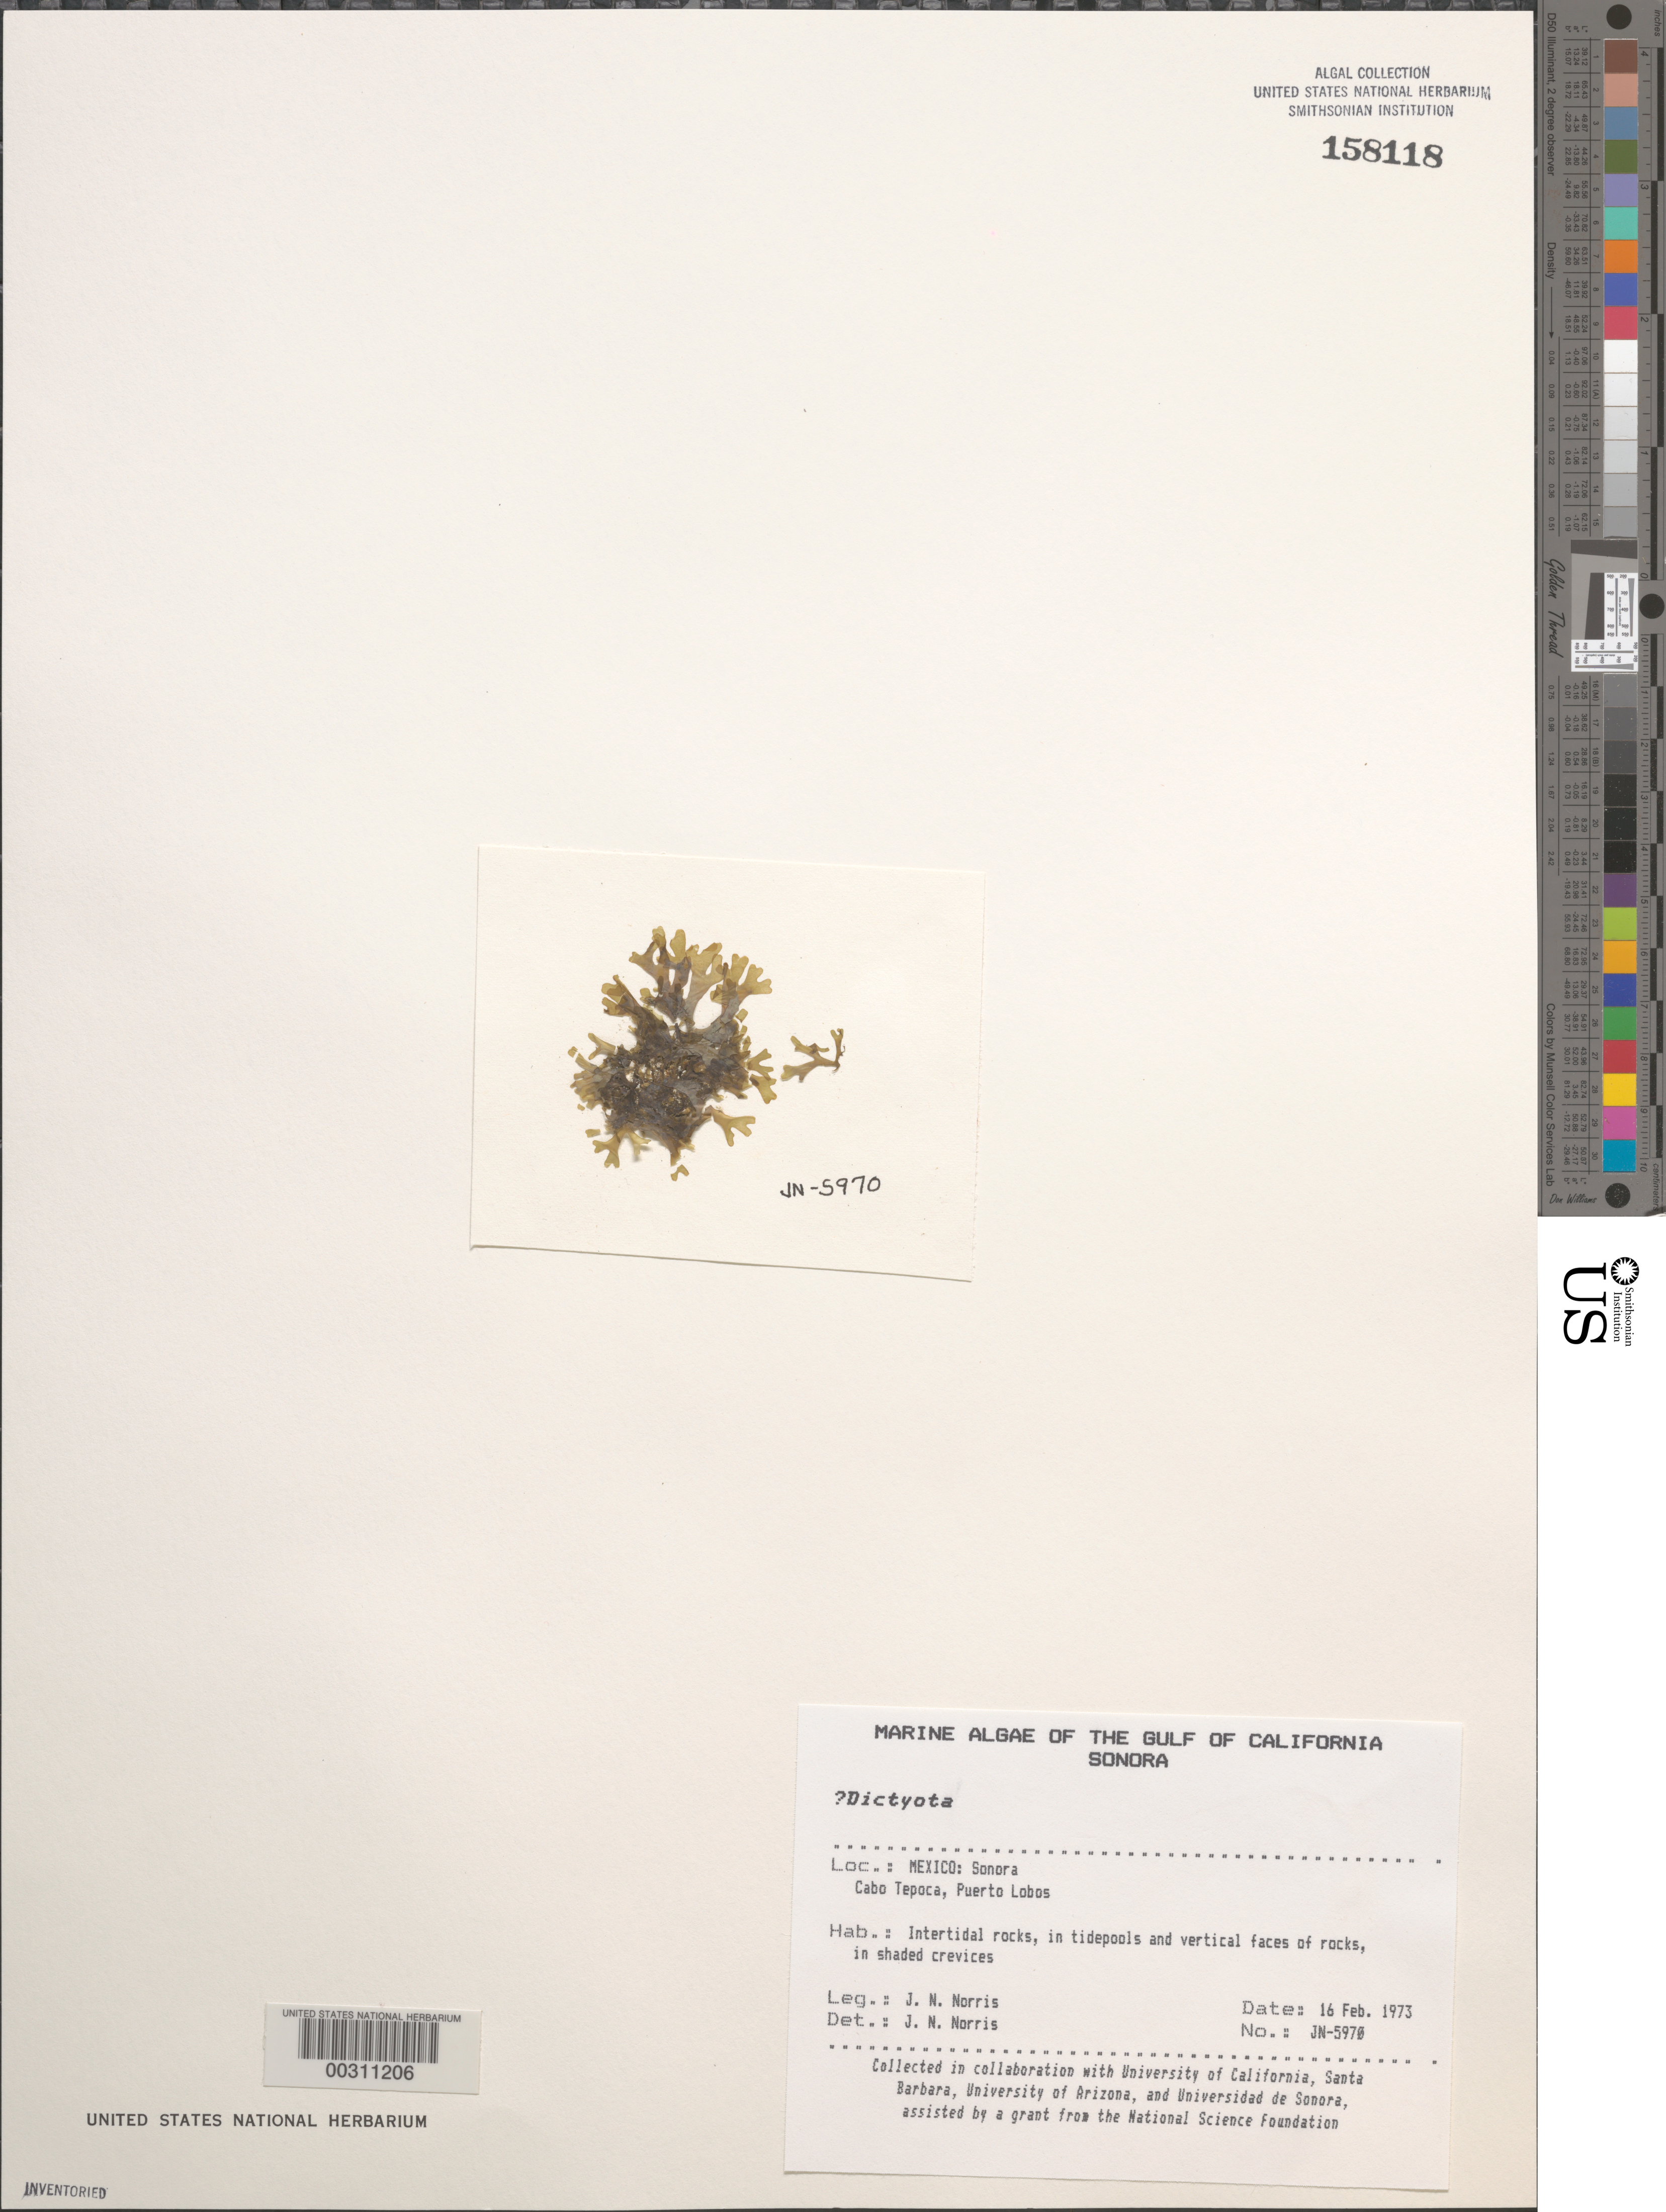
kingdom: Chromista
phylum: Ochrophyta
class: Phaeophyceae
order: Dictyotales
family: Dictyotaceae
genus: Dictyota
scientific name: Dictyota sp.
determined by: Norris, James N.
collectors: J. N. Norris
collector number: JN-5970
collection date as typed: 16 Feb 1973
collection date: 1973-02-16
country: Mexico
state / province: Sonora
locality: Cabo Tepoca, Puerto de Lobos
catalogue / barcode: US 158118